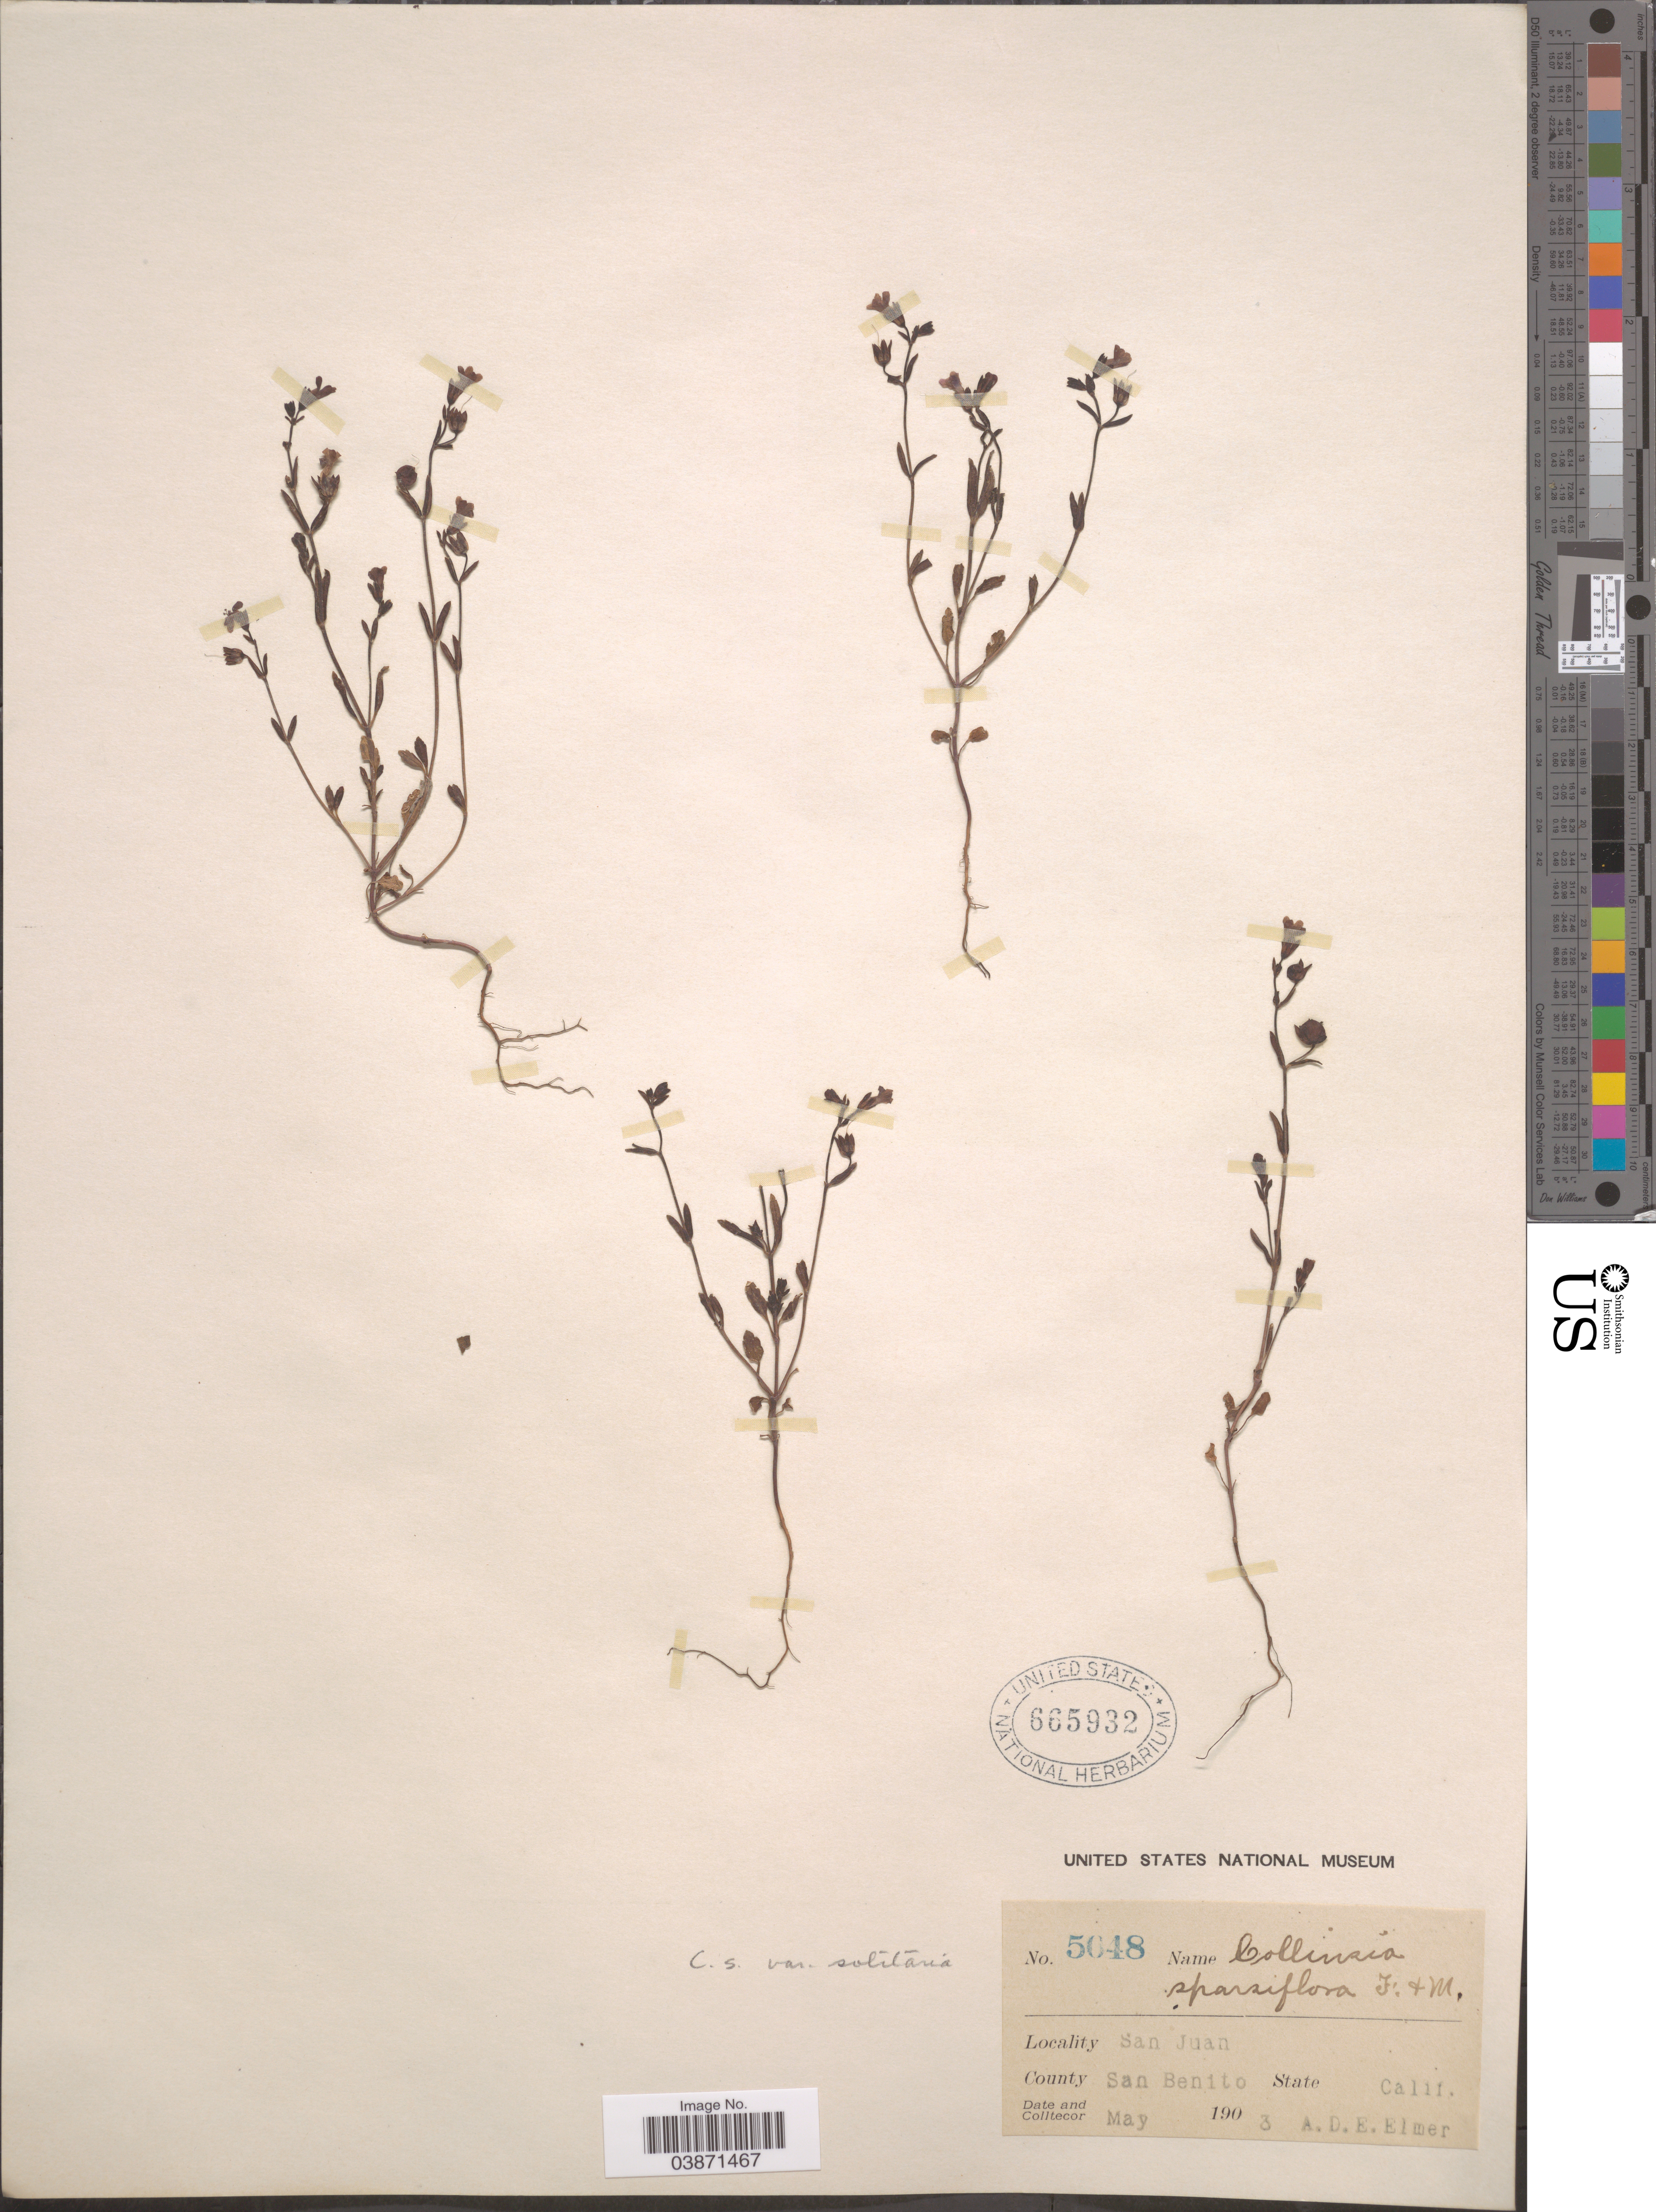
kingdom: Plantae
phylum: Tracheophyta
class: Magnoliopsida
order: Lamiales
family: Plantaginaceae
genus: Collinsia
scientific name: Collinsia sparsiflora var. solitaria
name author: (Kellogg) Newsom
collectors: A. D. E. Elmer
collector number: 5048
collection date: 1903-05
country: United States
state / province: California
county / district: San Benito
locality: San Juan, County San Benito.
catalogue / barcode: US 665932